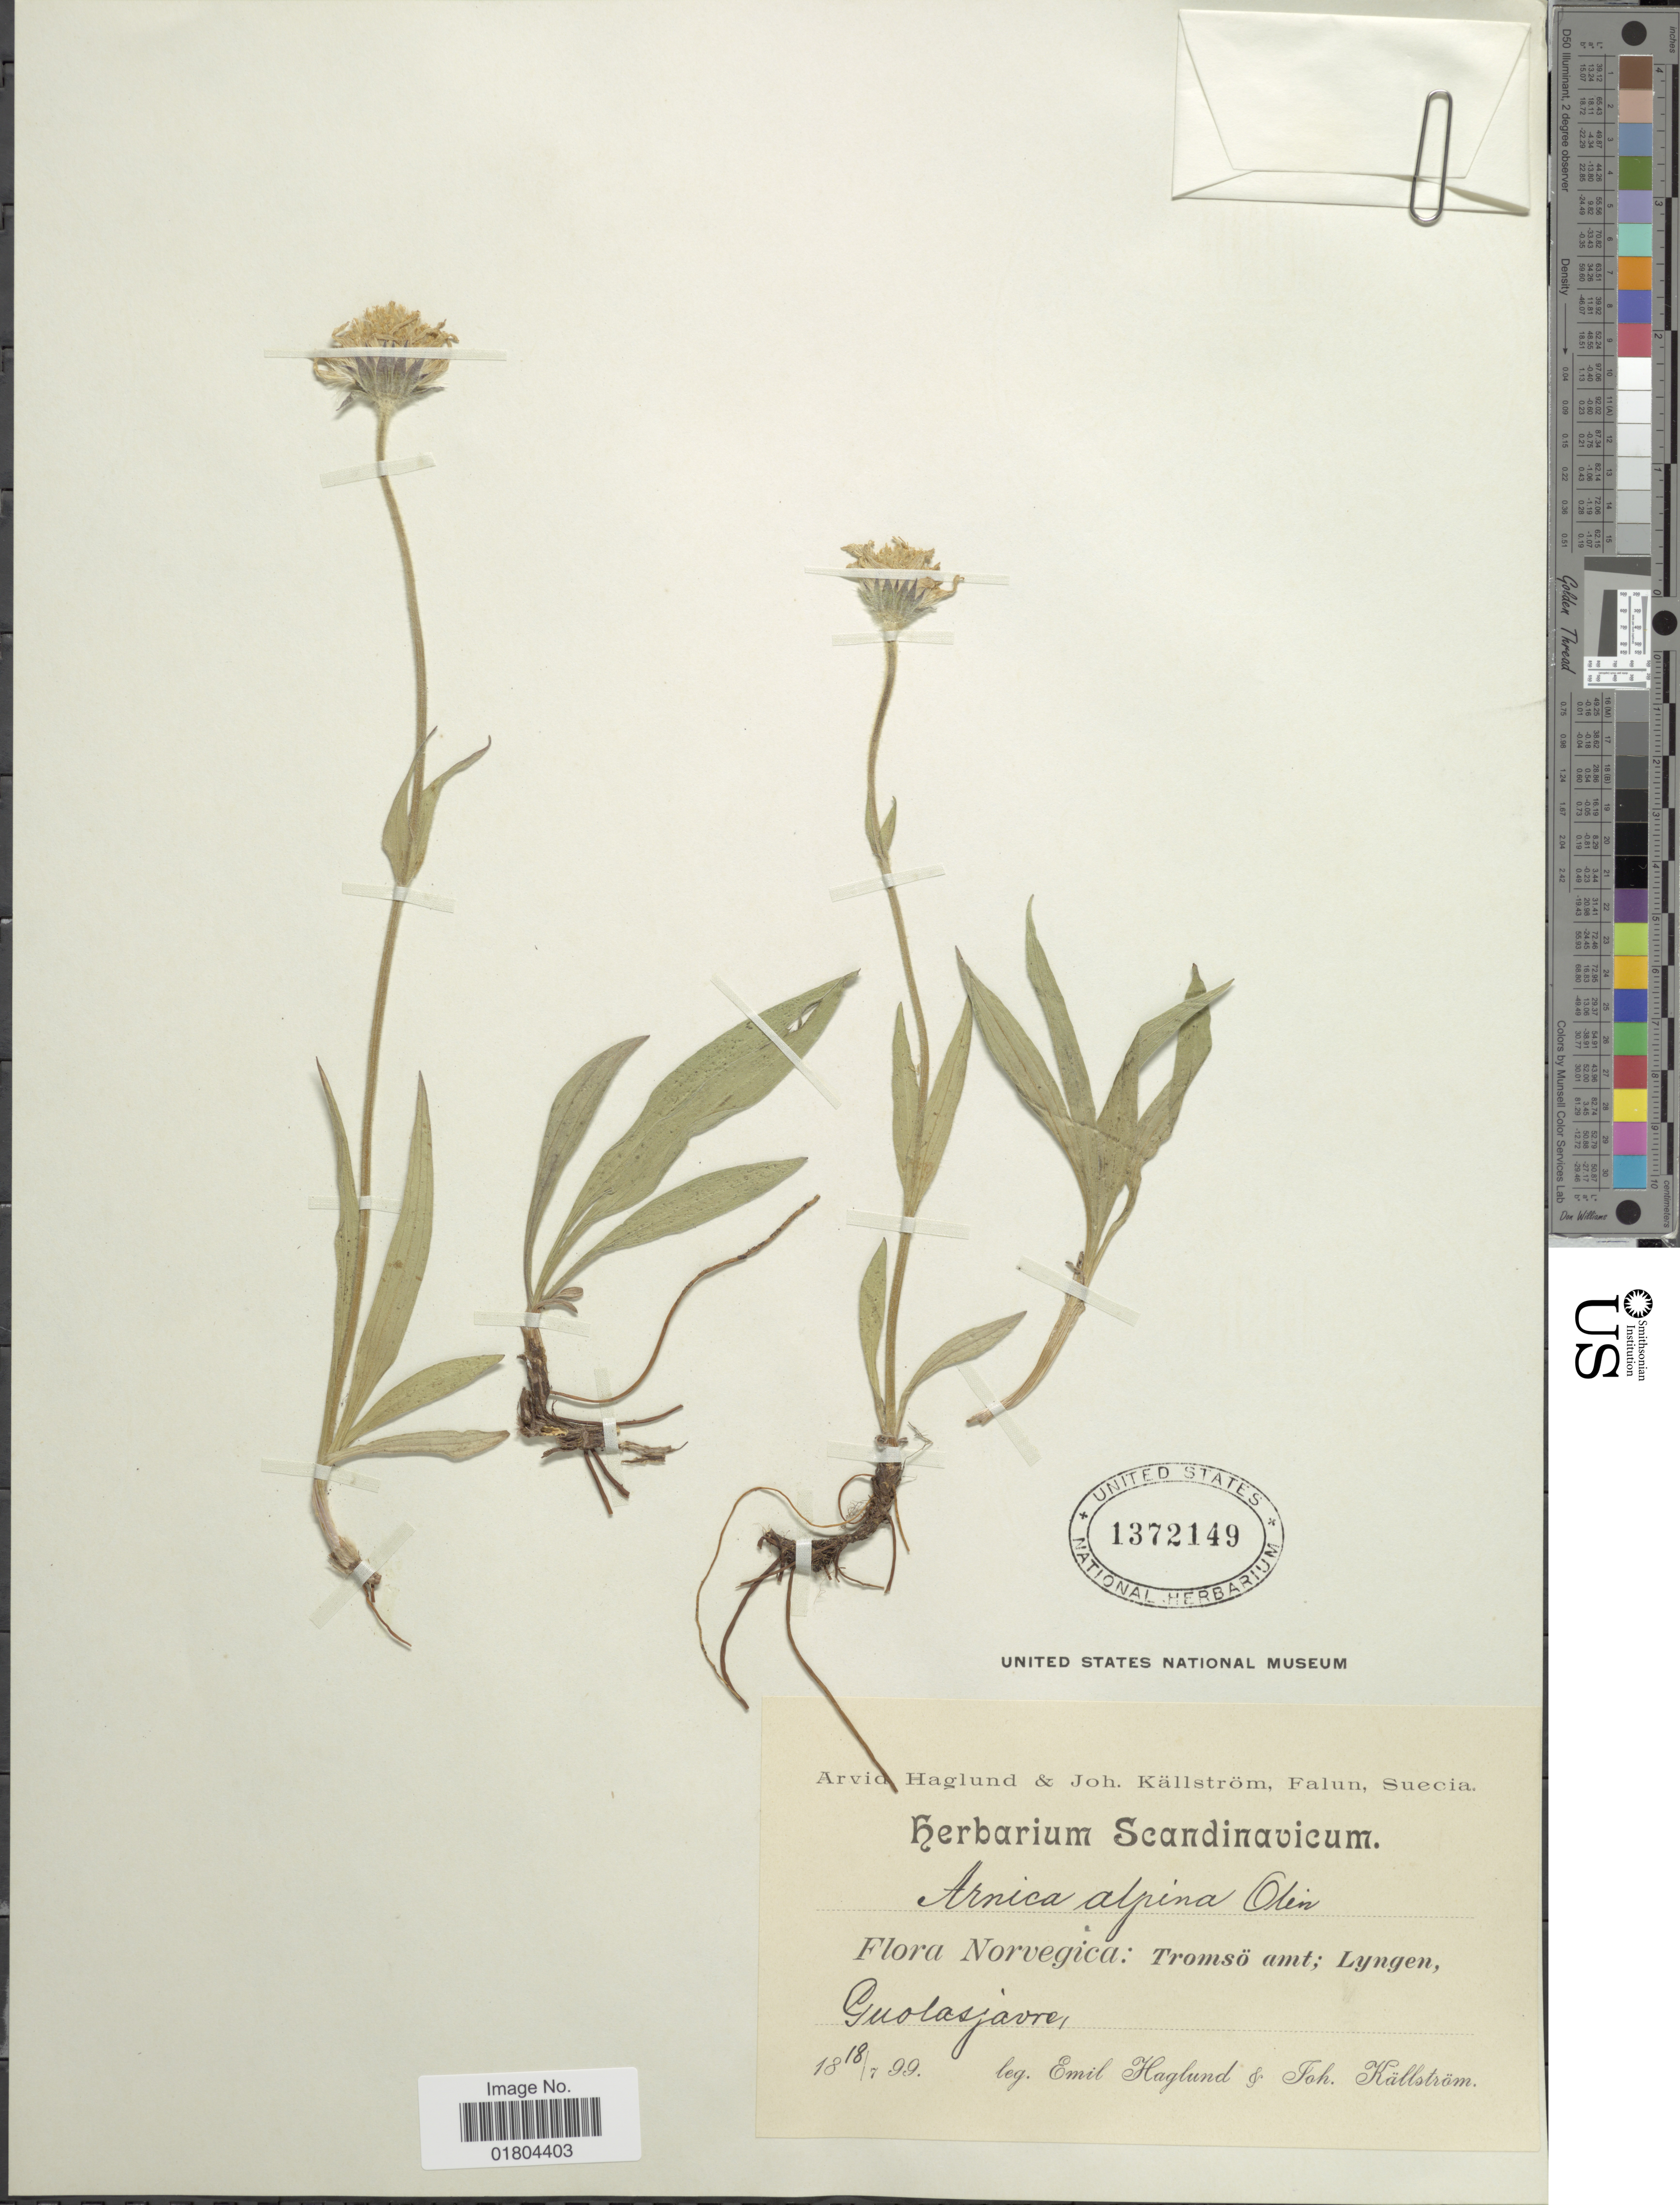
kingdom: Plantae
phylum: Tracheophyta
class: Magnoliopsida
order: Asterales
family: Asteraceae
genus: Arnica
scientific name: Arnica alpina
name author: Willd. ex Steud.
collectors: E. Haglund & J. Källström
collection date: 1899-07-18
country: Norway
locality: Tromsö amt; lyngen, Guolasjavre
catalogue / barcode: US 1372149